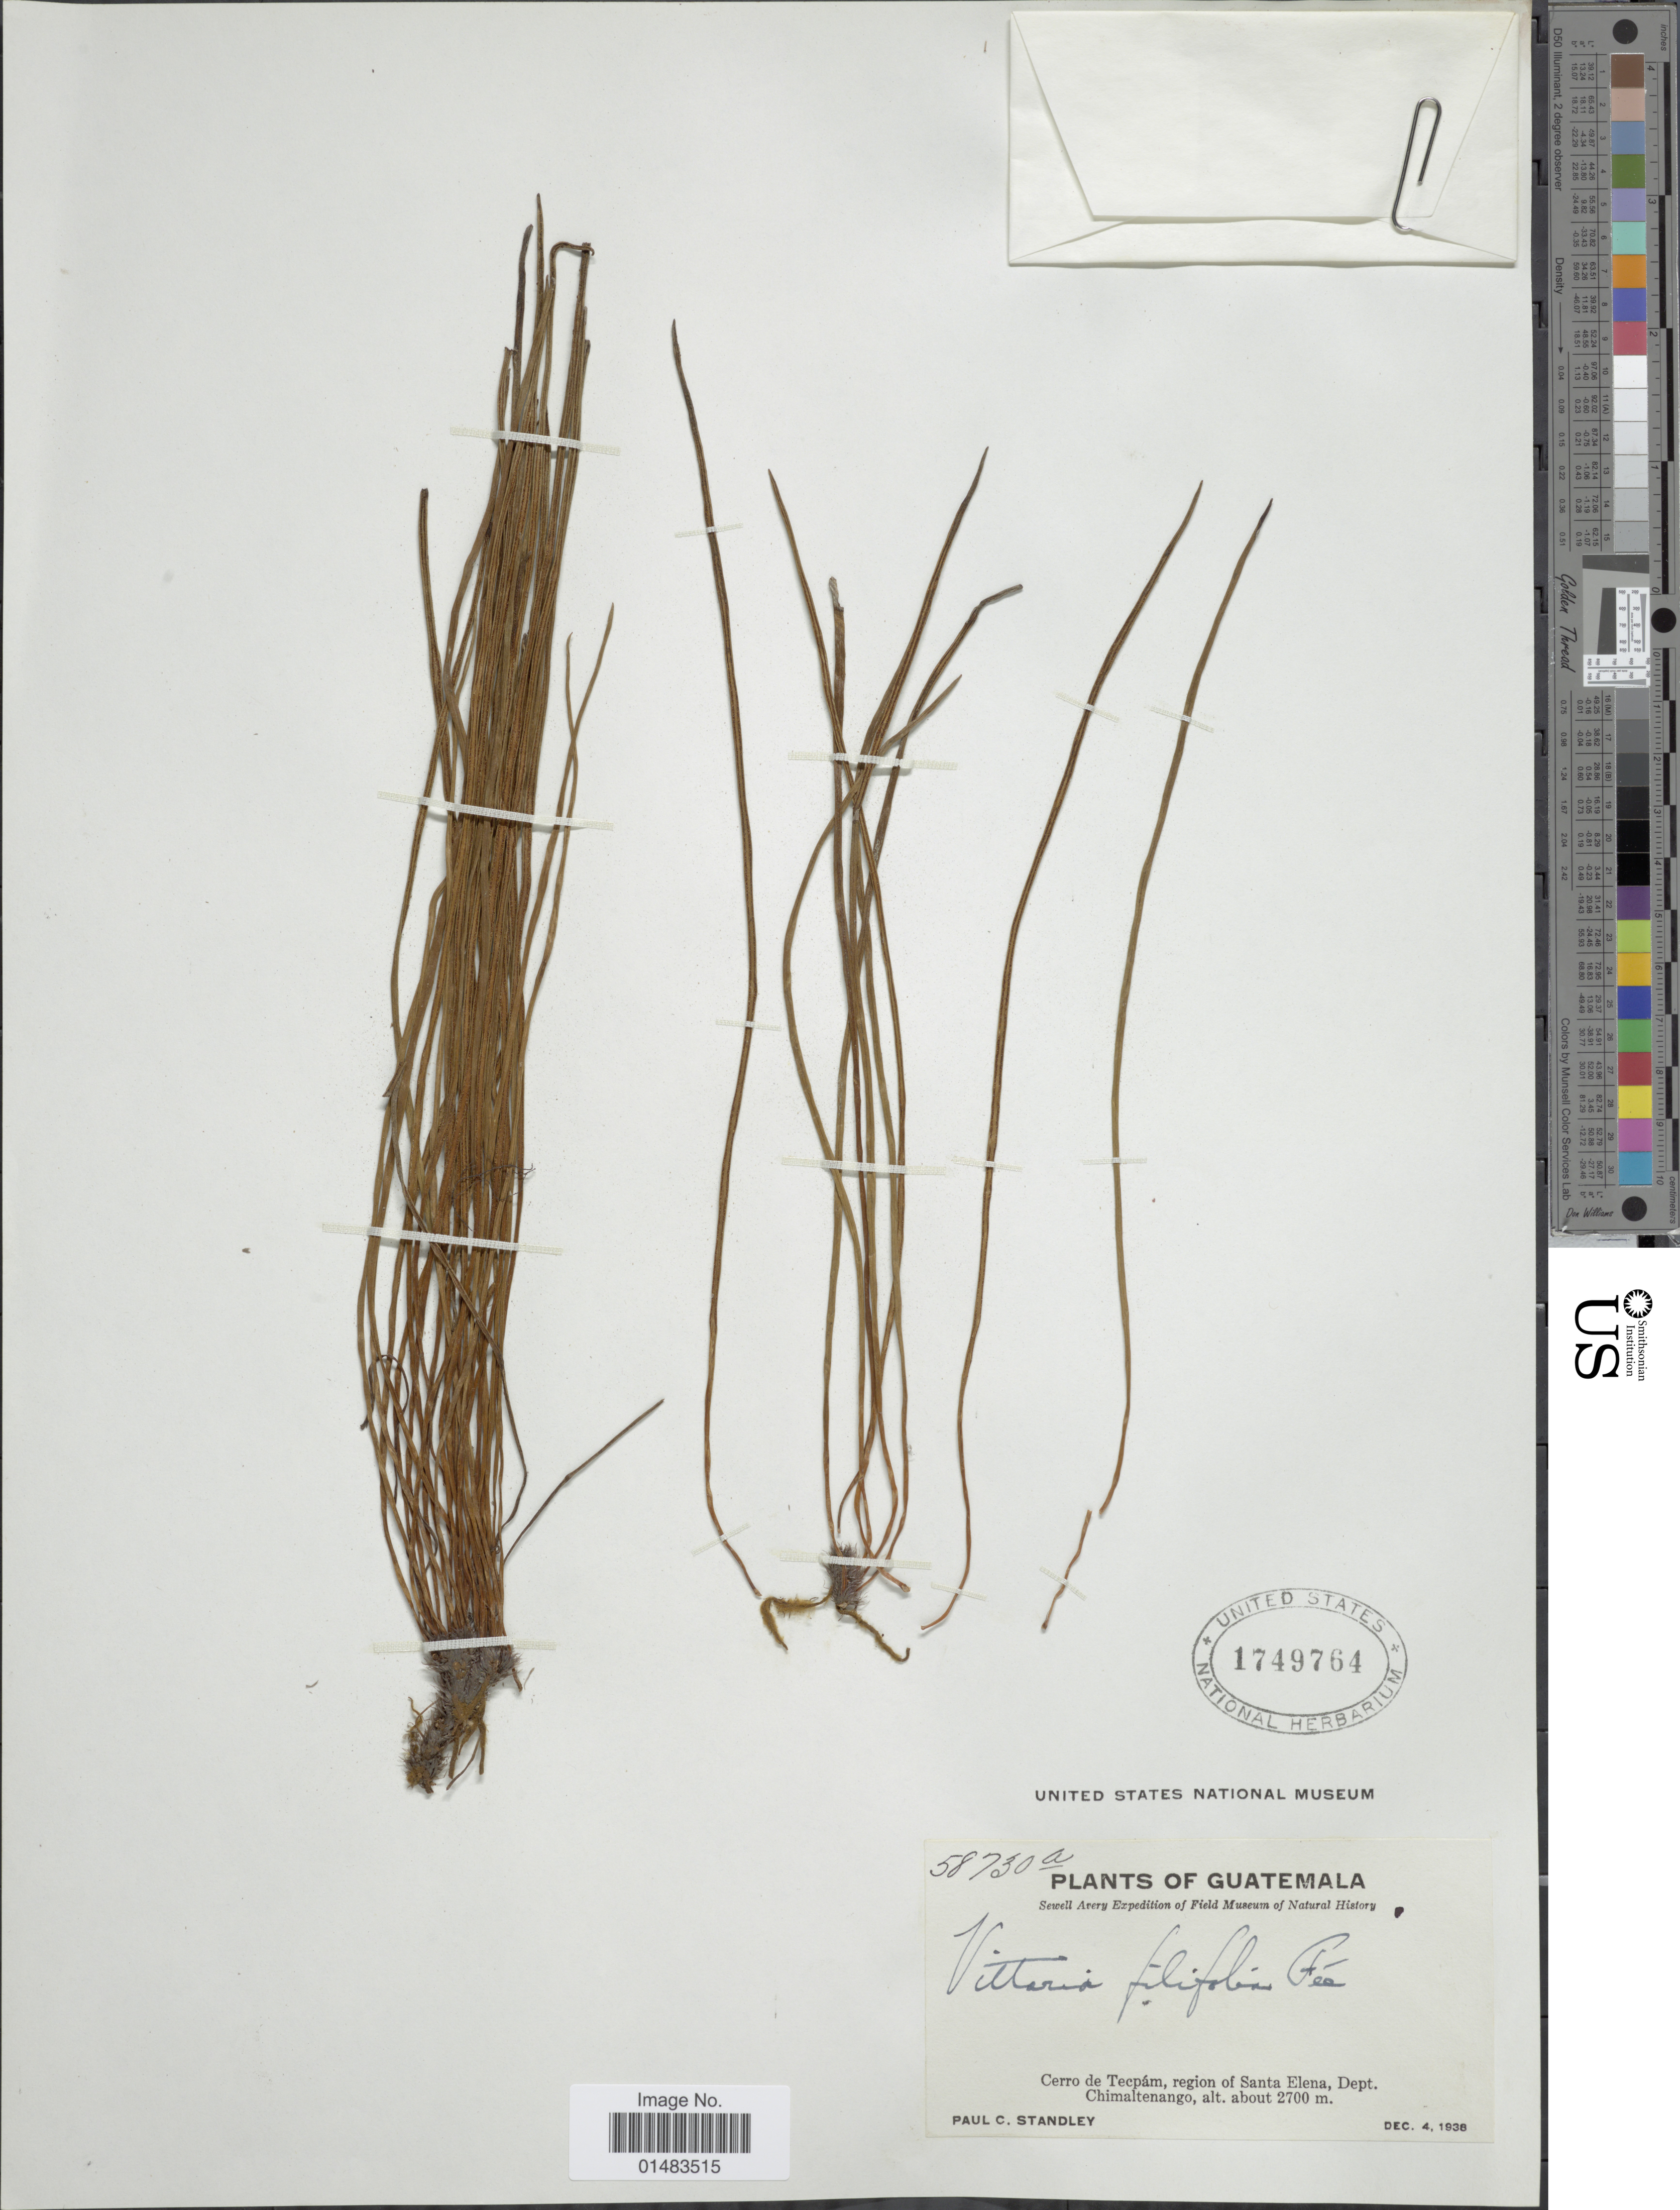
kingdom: Plantae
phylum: Tracheophyta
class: Polypodiopsida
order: Polypodiales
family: Pteridaceae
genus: Vittaria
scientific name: Vittaria graminifolia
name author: Kaulf.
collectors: P. C. Standley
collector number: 58730a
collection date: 1938-12-04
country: Guatemala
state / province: Chimaltenango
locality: Guatemala, Cerro de Tecpam, region of Santa Elena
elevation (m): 2700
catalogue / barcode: US 1749764